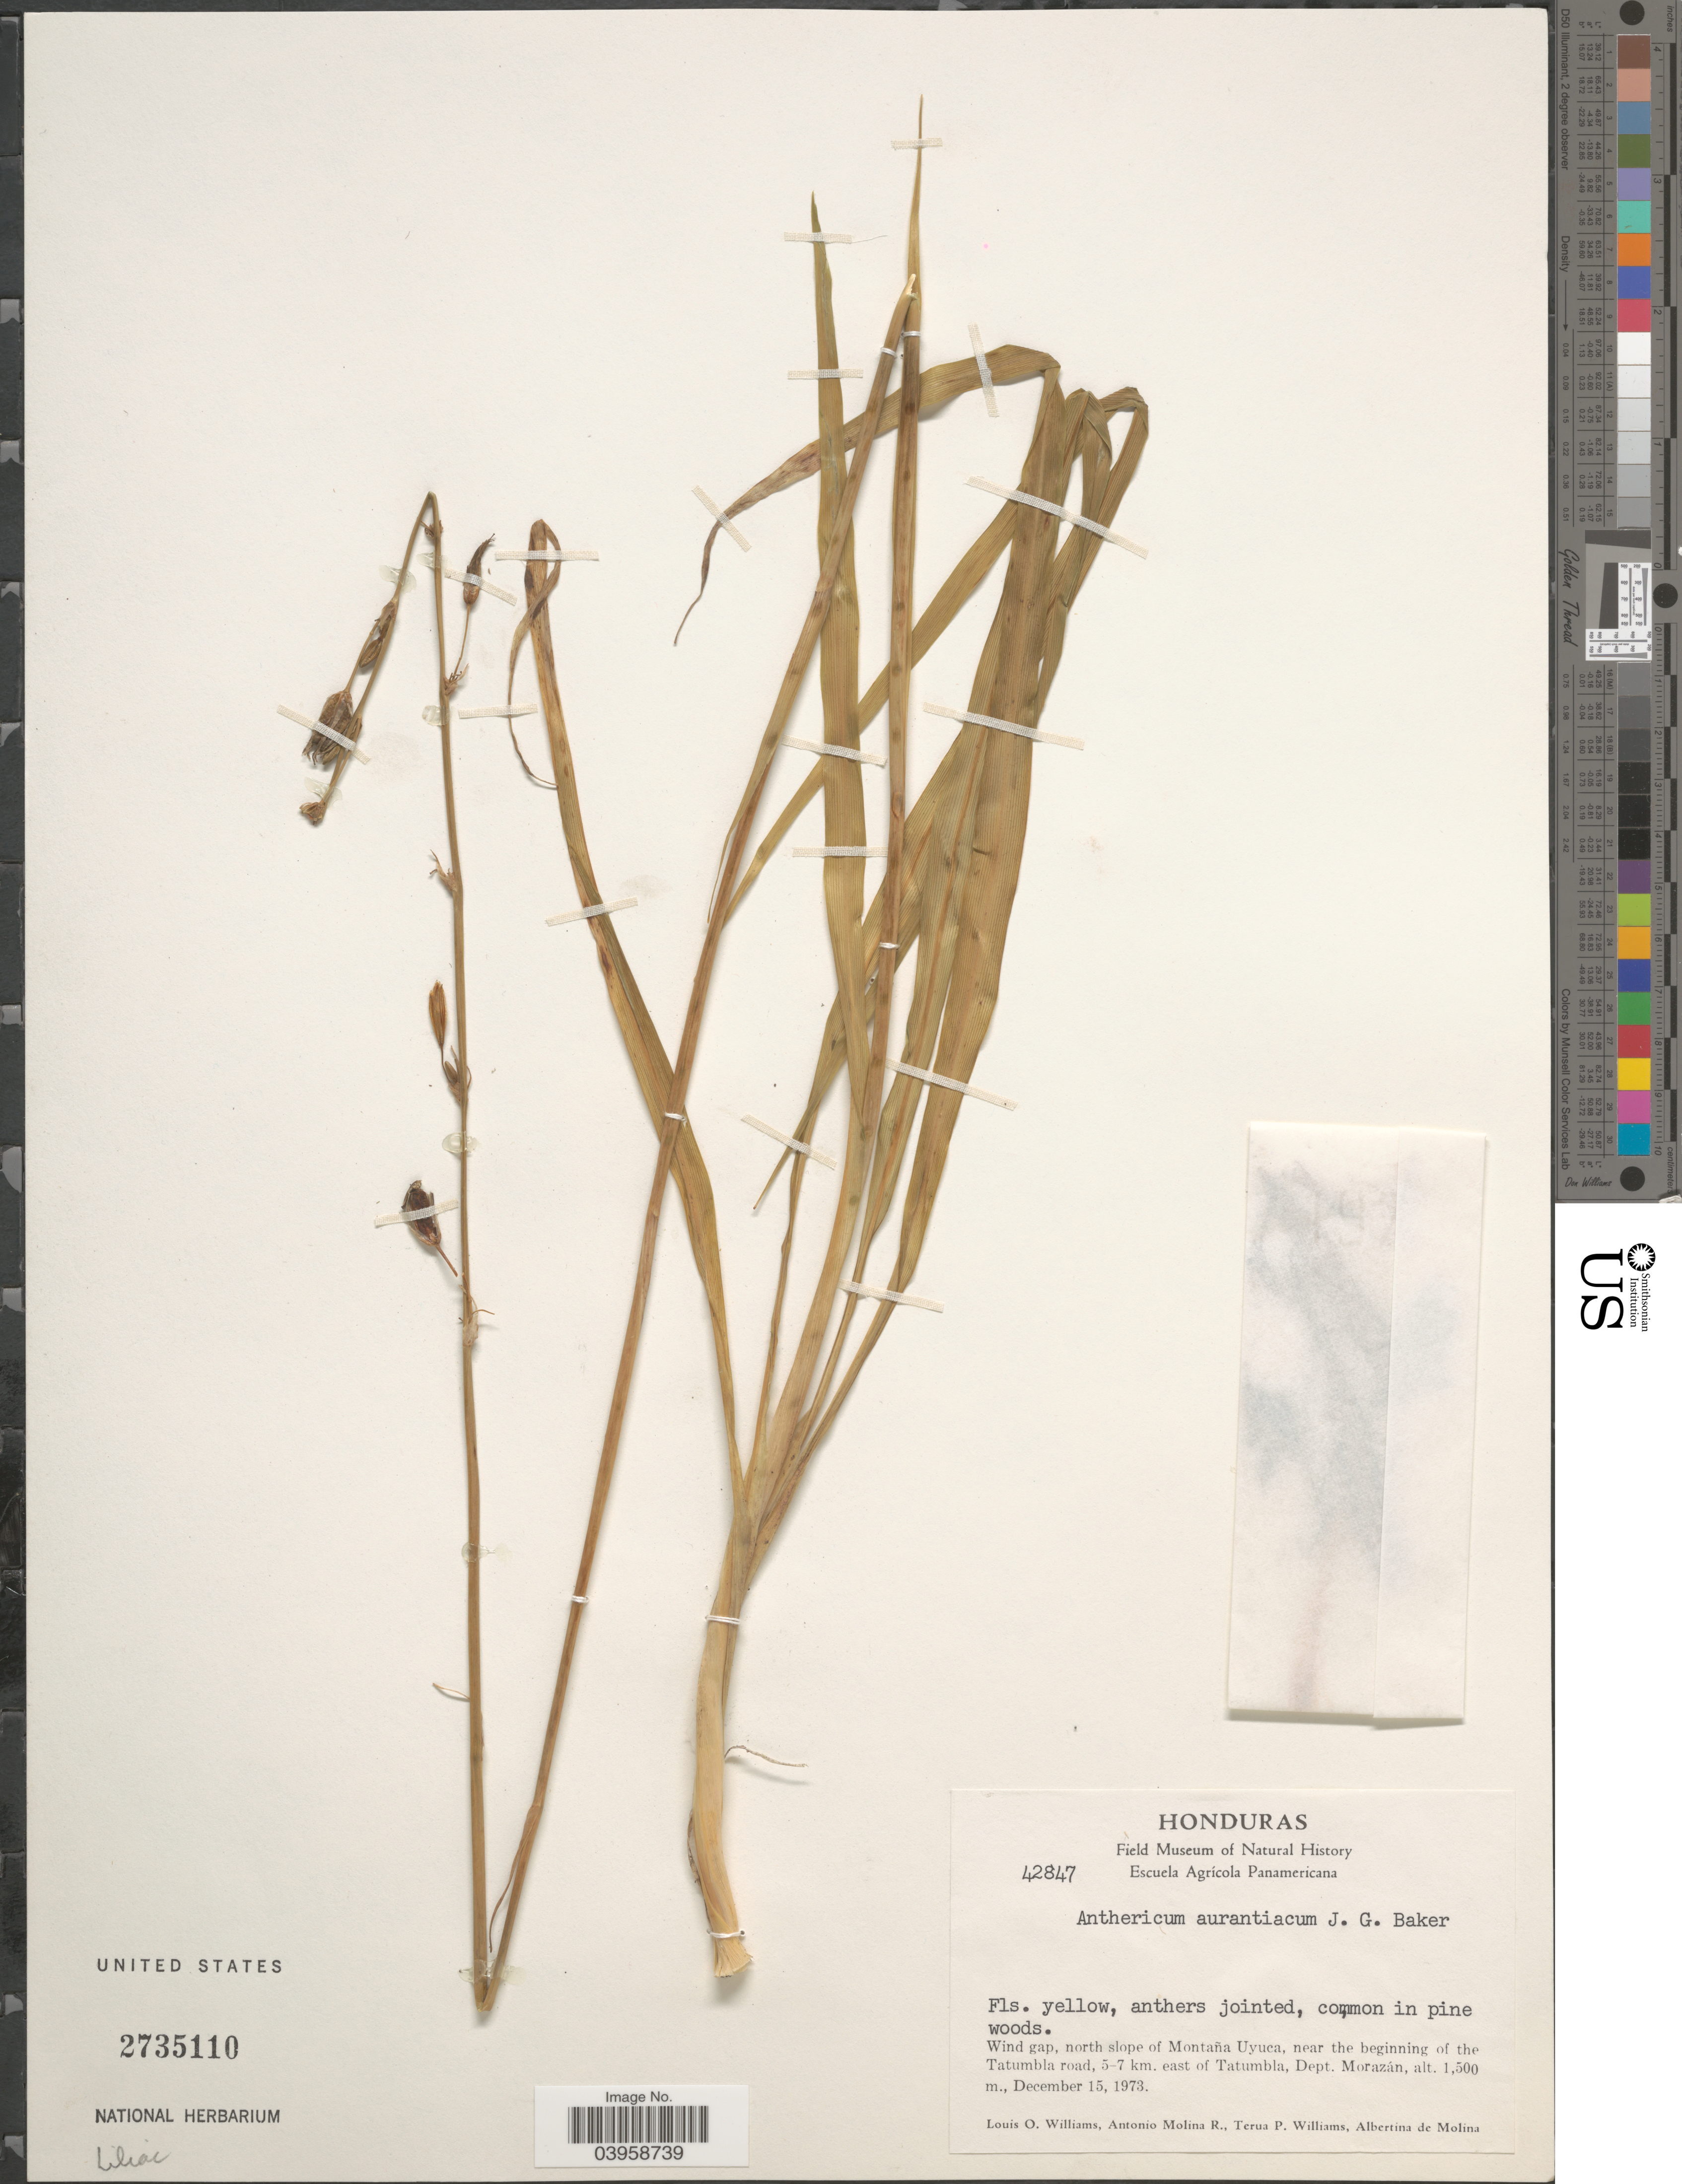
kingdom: Plantae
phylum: Tracheophyta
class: Liliopsida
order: Asparagales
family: Asparagaceae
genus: Anthericum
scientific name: Anthericum aurantiacum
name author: Baker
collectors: L. O. Williams, A. Molina R., T. Williams & A. R. Molina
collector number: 42847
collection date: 1973-12-15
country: Honduras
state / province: Fco. Morazán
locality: Wind gap, north slope of Montaña Uyuca, near the beginning of the Tatumbla road, 5-7 km. east of Tatumbla, Dept. Morazán.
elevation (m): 1500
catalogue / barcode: US 2735110